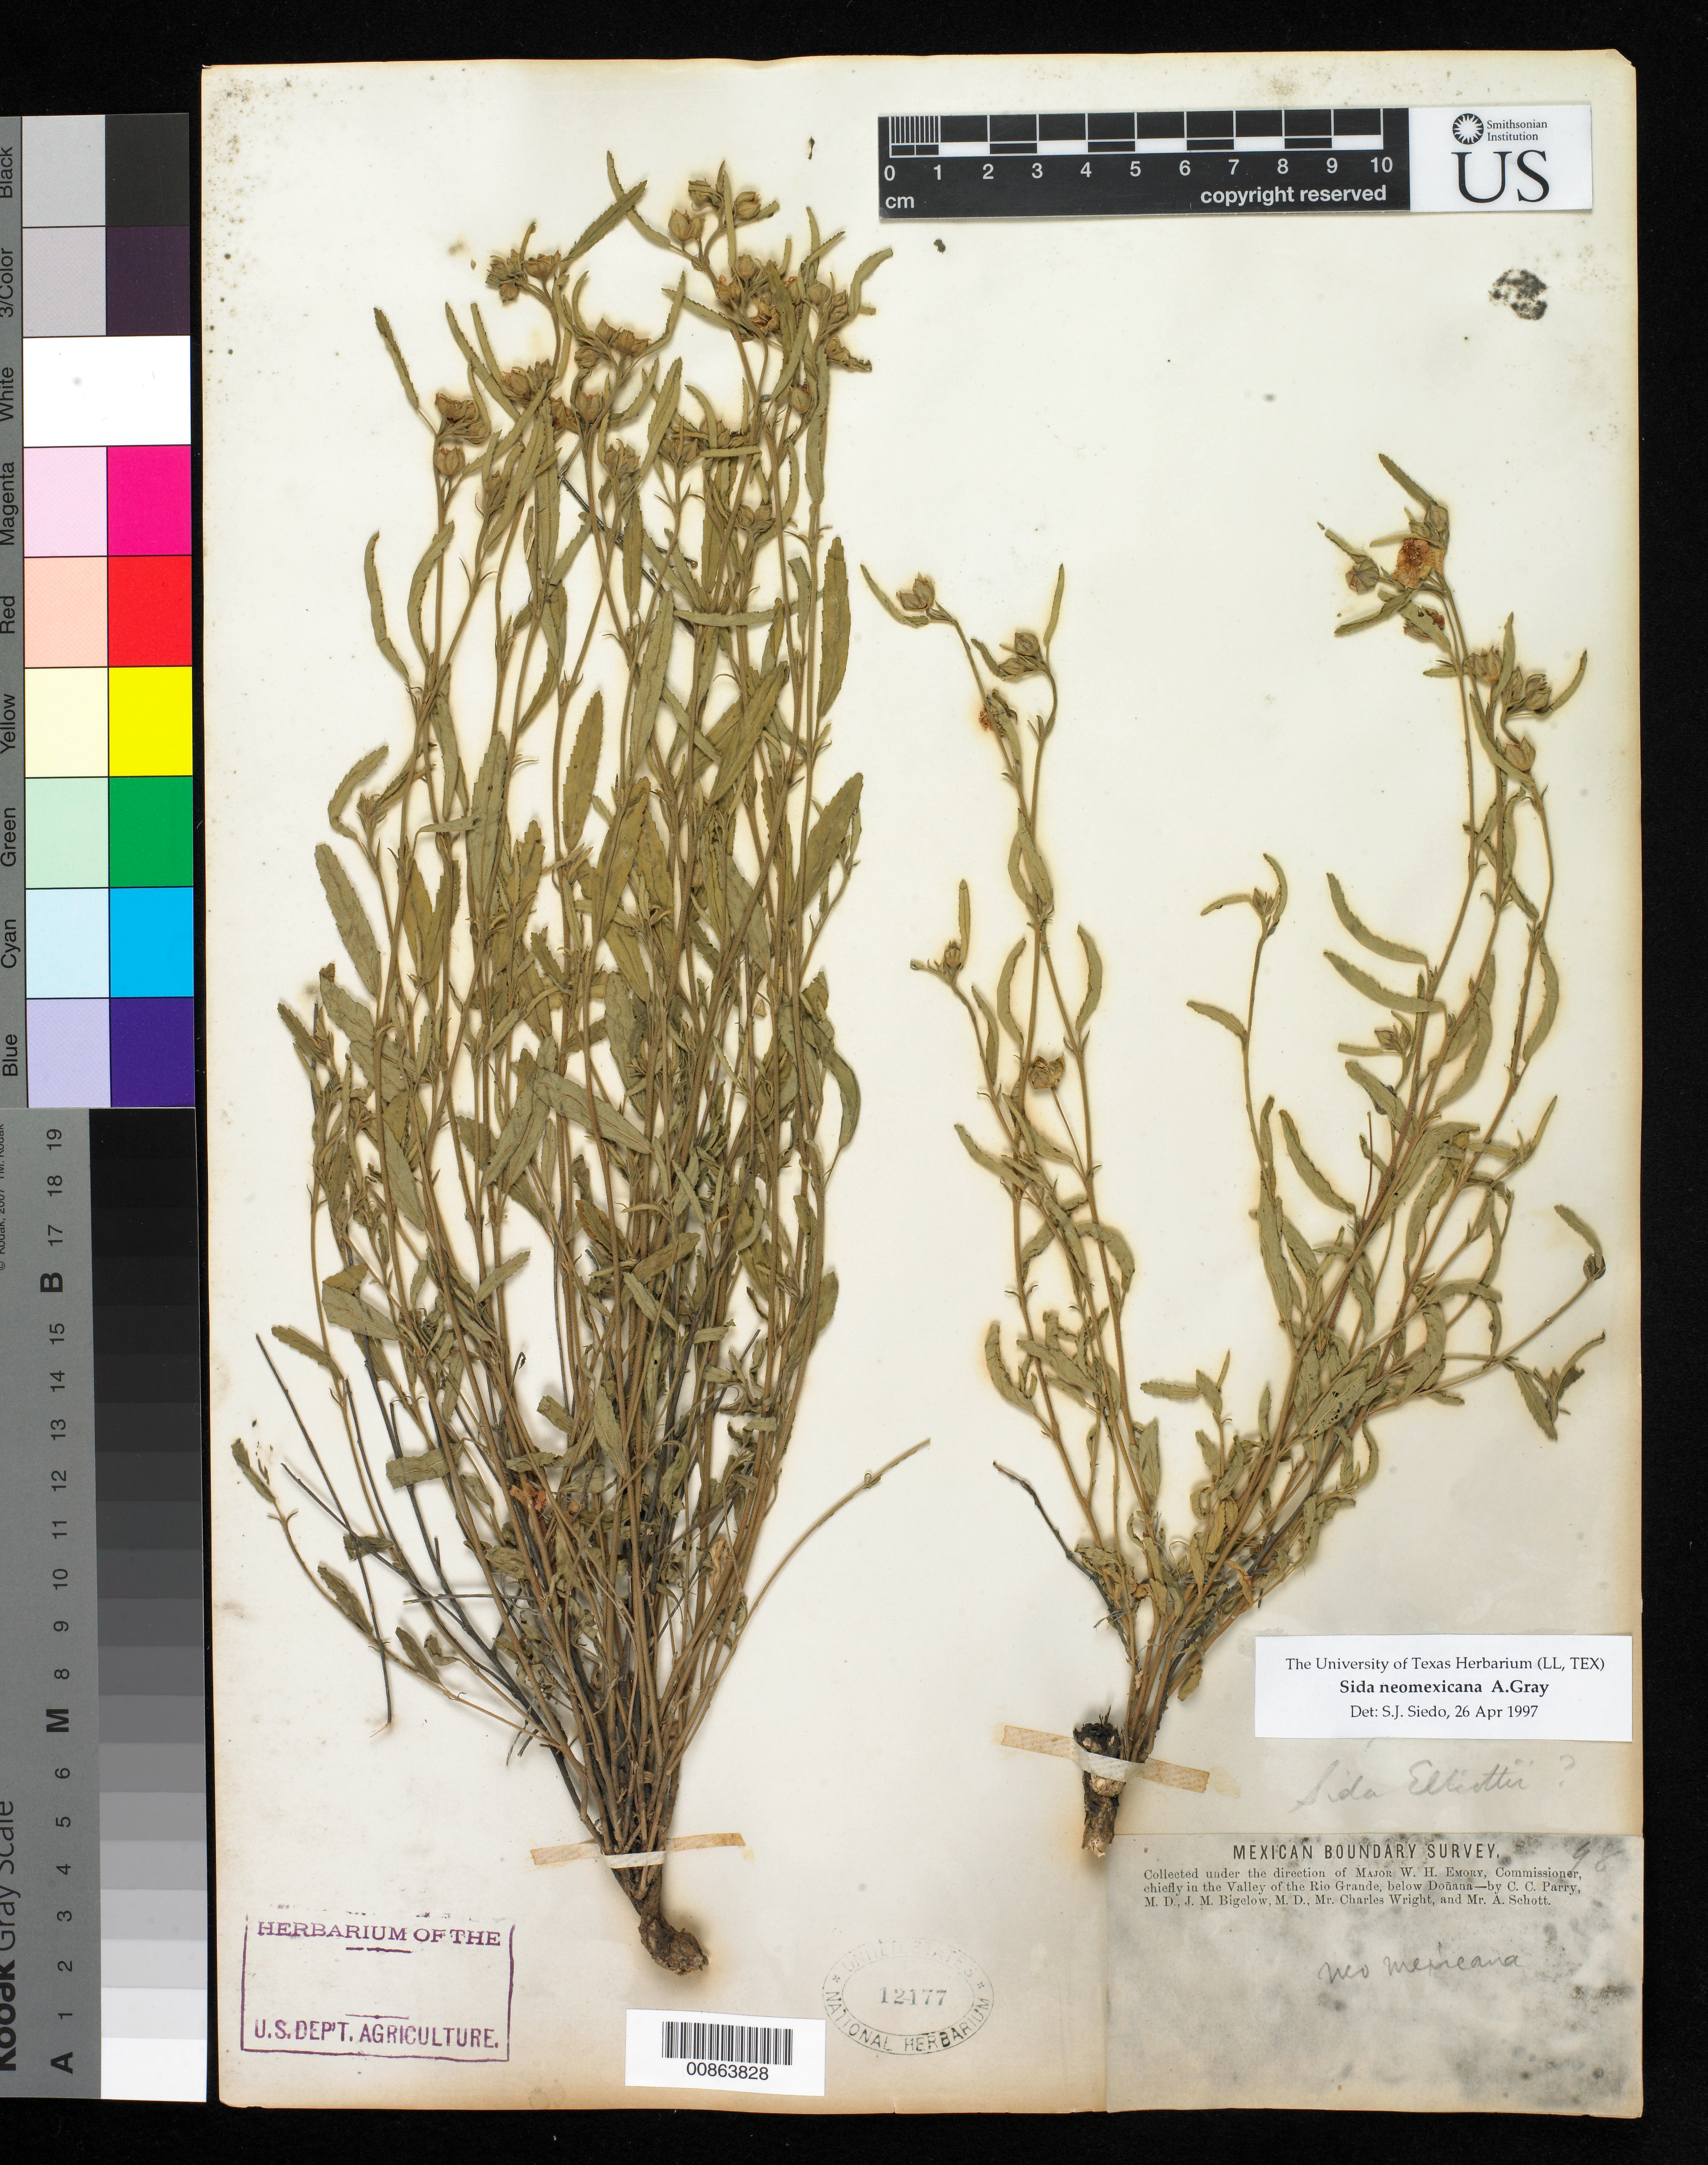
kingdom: Plantae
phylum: Tracheophyta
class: Magnoliopsida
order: Malvales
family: Malvaceae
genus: Sida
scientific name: Sida neomexicana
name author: A. Gray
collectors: C. C. Parry, J. M. Bigelow, C. Wright & A. C. V. Schott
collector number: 98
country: United States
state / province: New Mexico / Texas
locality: Valley of the Rio Grande, below Doñana.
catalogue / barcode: US 12177